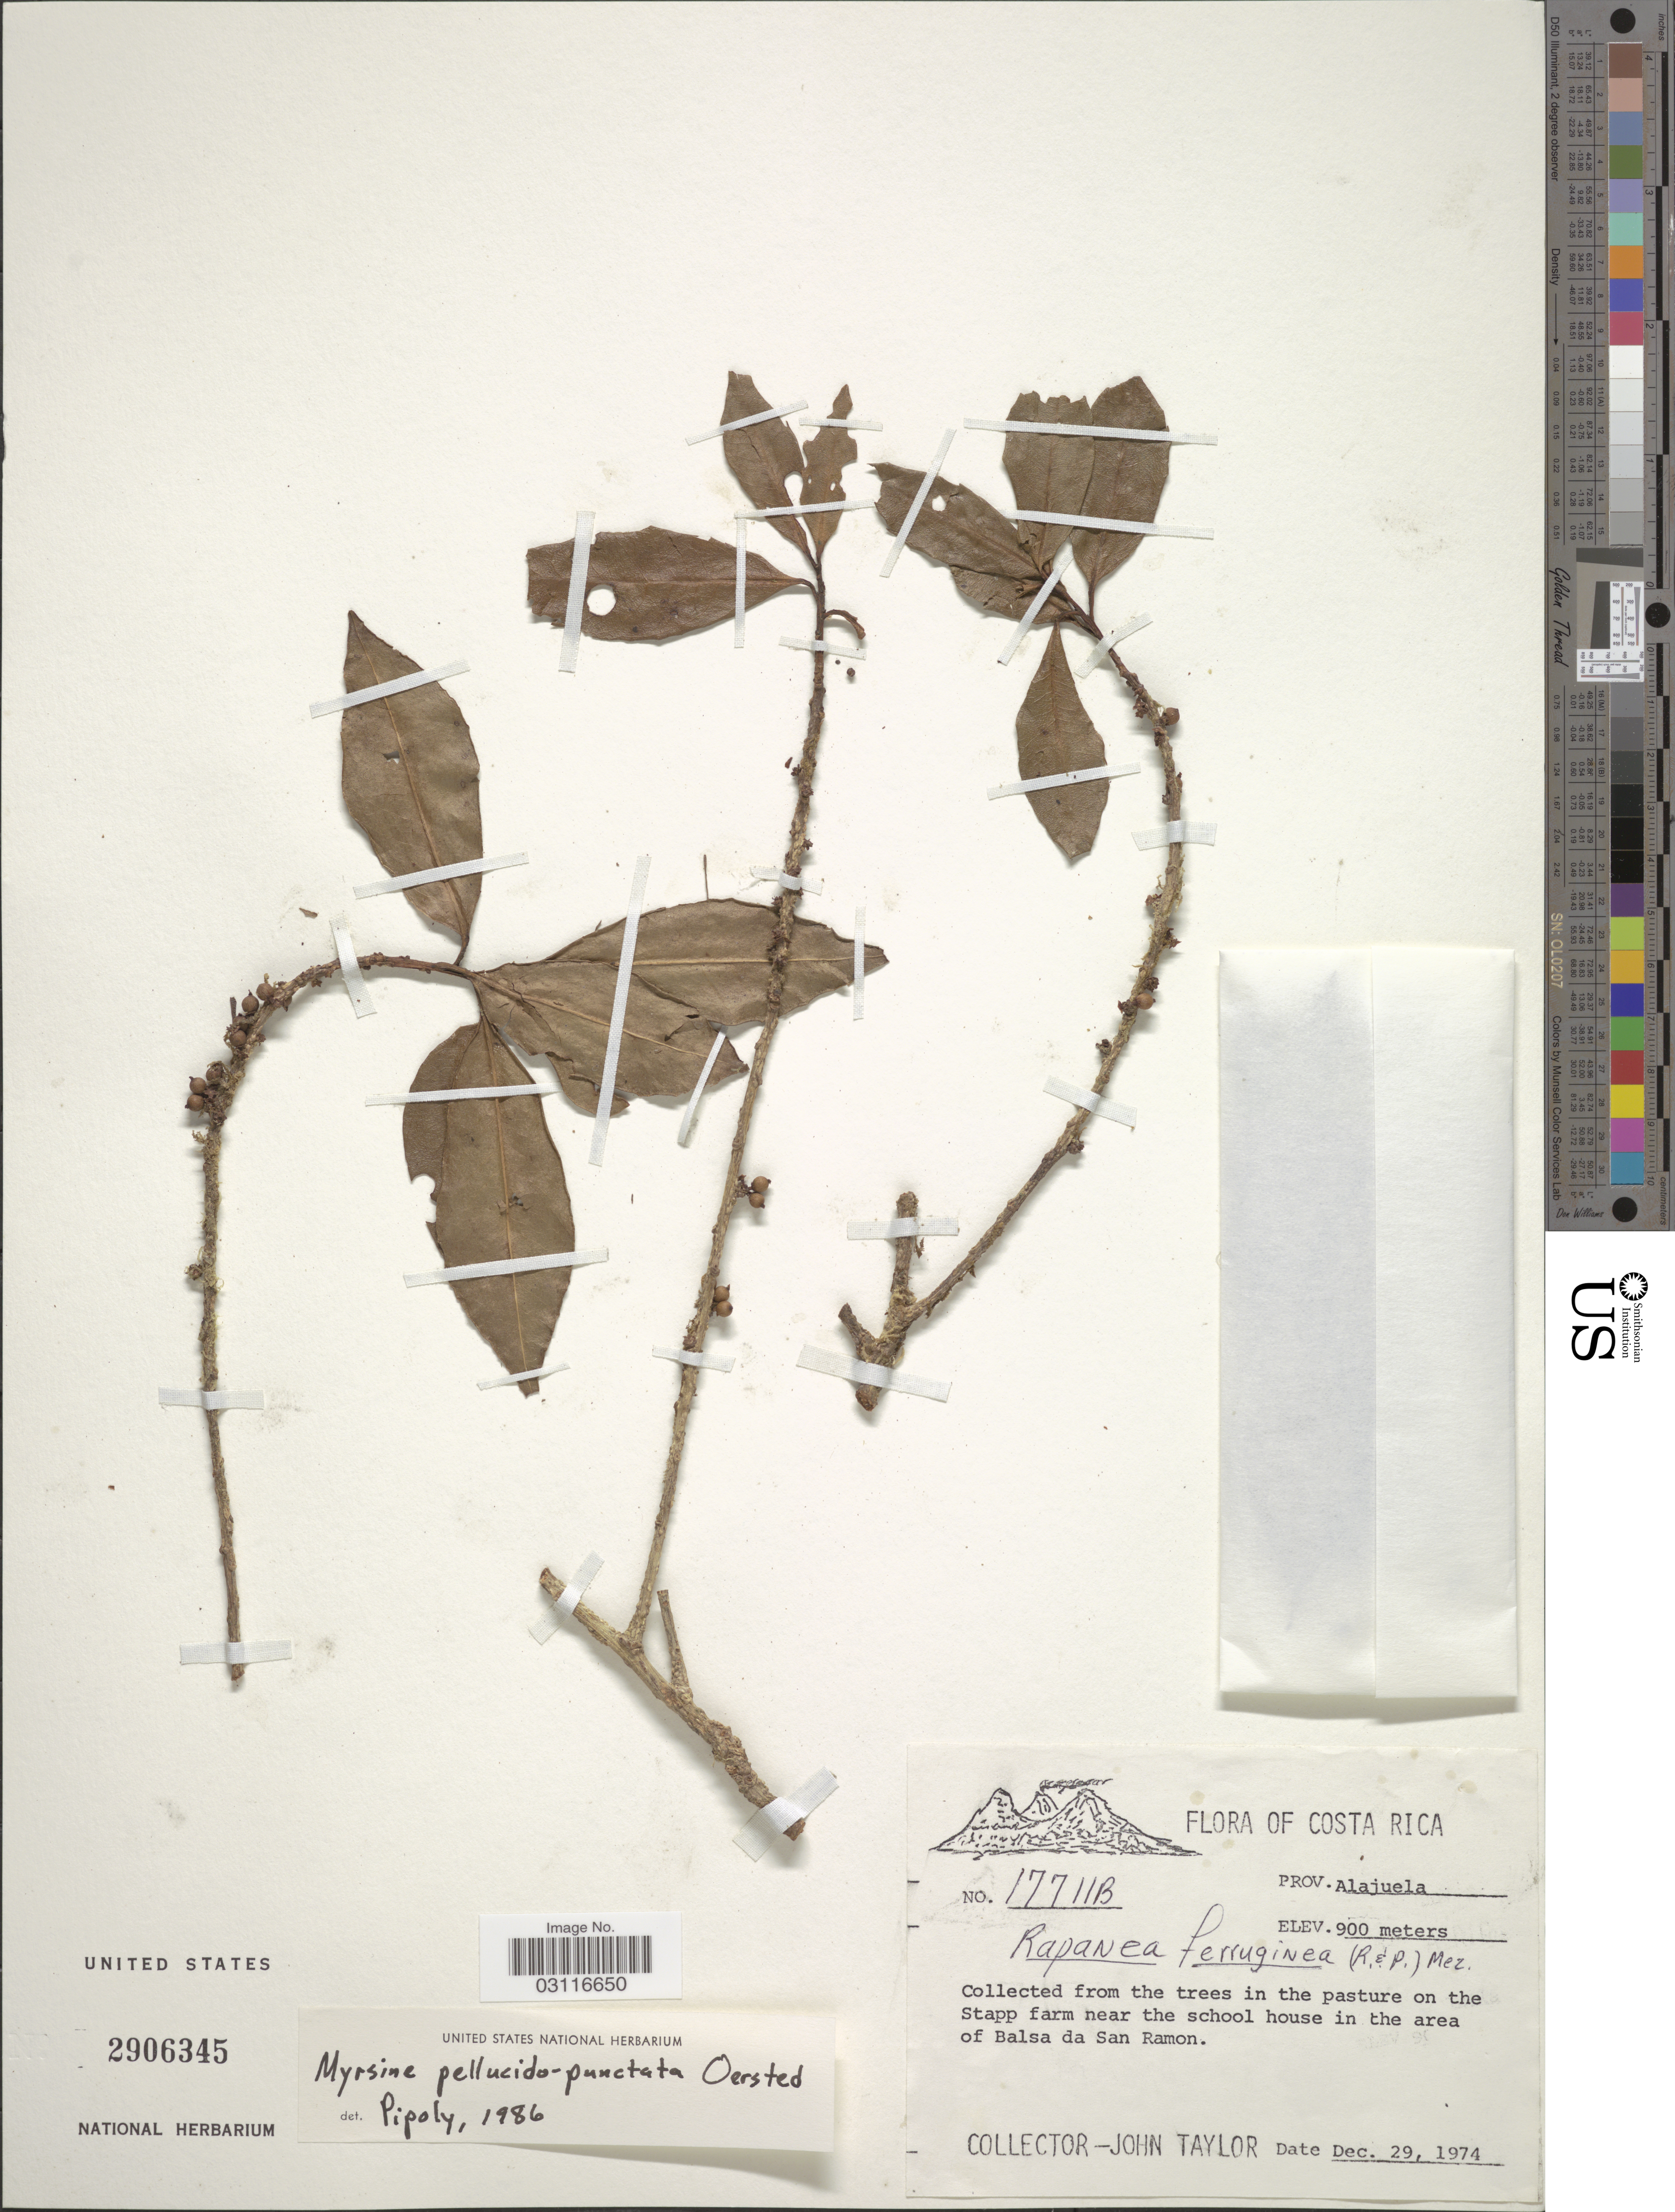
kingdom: Plantae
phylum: Tracheophyta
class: Magnoliopsida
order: Ericales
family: Primulaceae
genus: Myrsine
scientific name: Myrsine pellucido-punctata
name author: Oerst.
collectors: J. Taylor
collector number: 17711B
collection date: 1974-12-29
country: Costa Rica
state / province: Alajuela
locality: In the pasture on the Stapp farm near the school house in the area of Balsa da San Ramon.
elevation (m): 900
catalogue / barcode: US 2906345